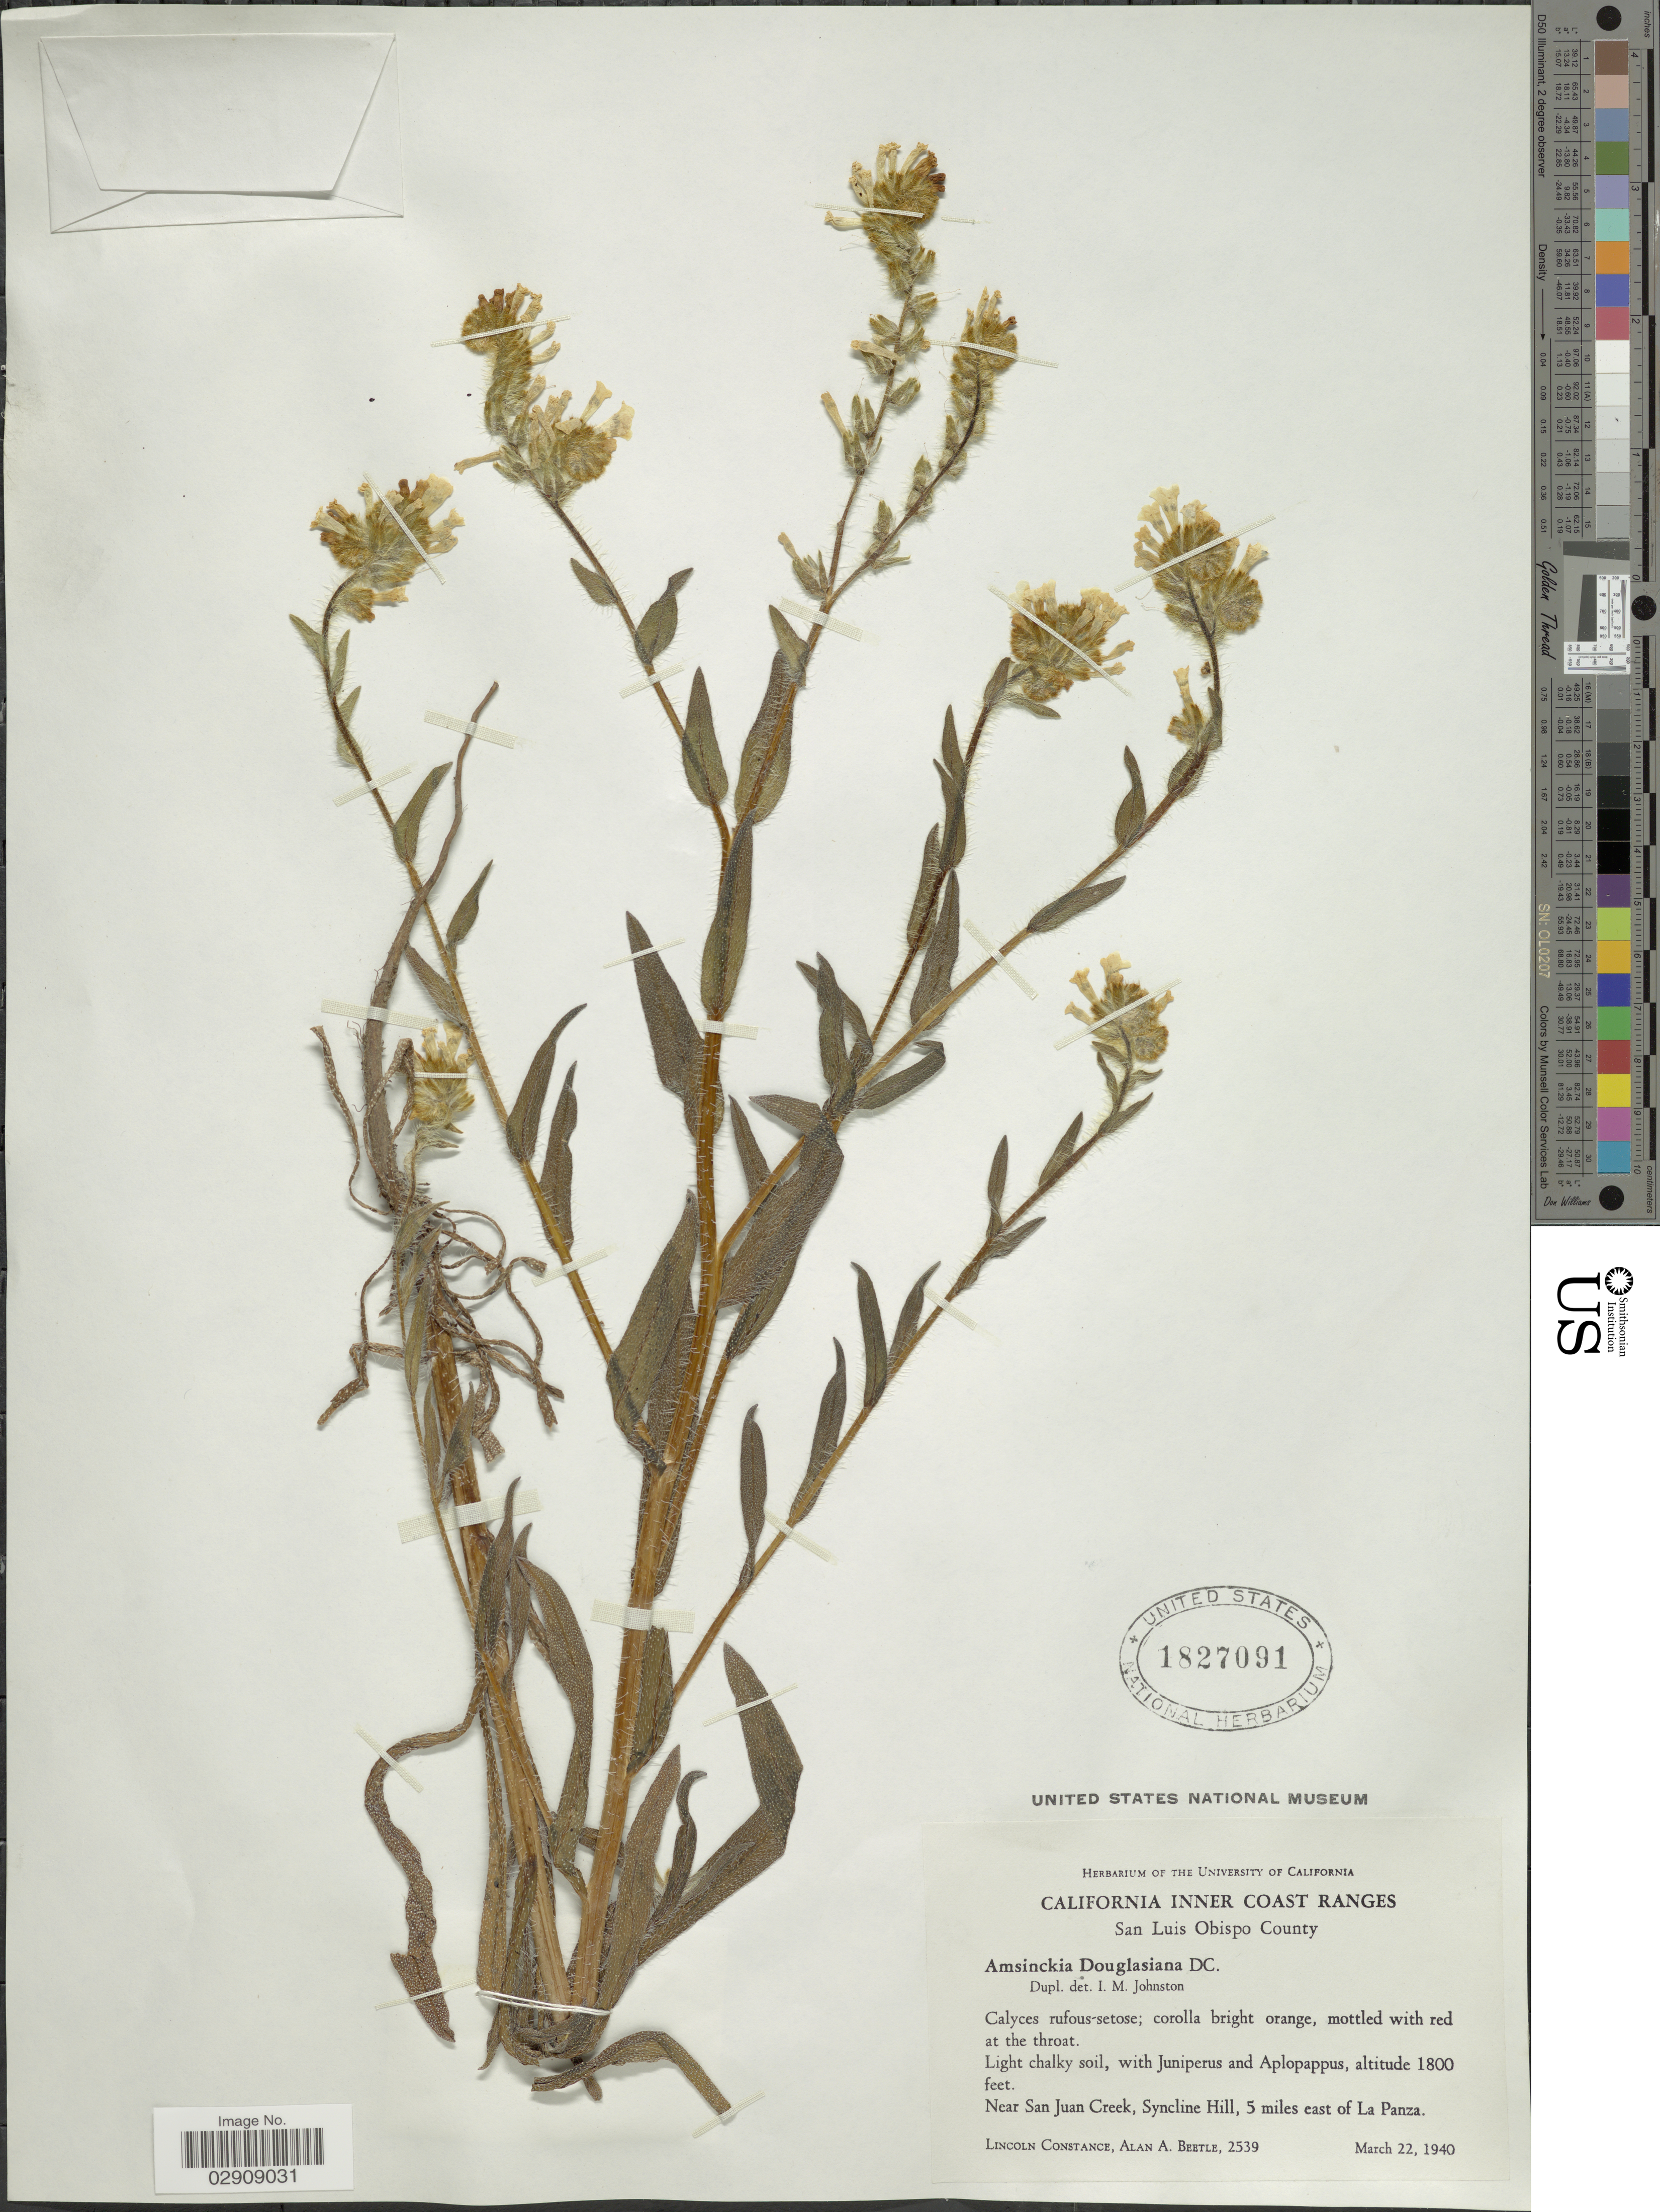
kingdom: Plantae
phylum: Tracheophyta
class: Magnoliopsida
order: Boraginales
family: Boraginaceae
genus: Amsinckia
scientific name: Amsinckia douglasiana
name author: A. DC.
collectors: L. Constance & A. A. Beetle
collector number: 2539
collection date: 1940-03-22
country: United States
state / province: California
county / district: San Luis Obispo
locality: Near San Juan Creek, Syncline Hill, 5 miles east of La Panza. San Luis Obispo County. California Inner Coast Ranges.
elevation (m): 549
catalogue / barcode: US 1827091